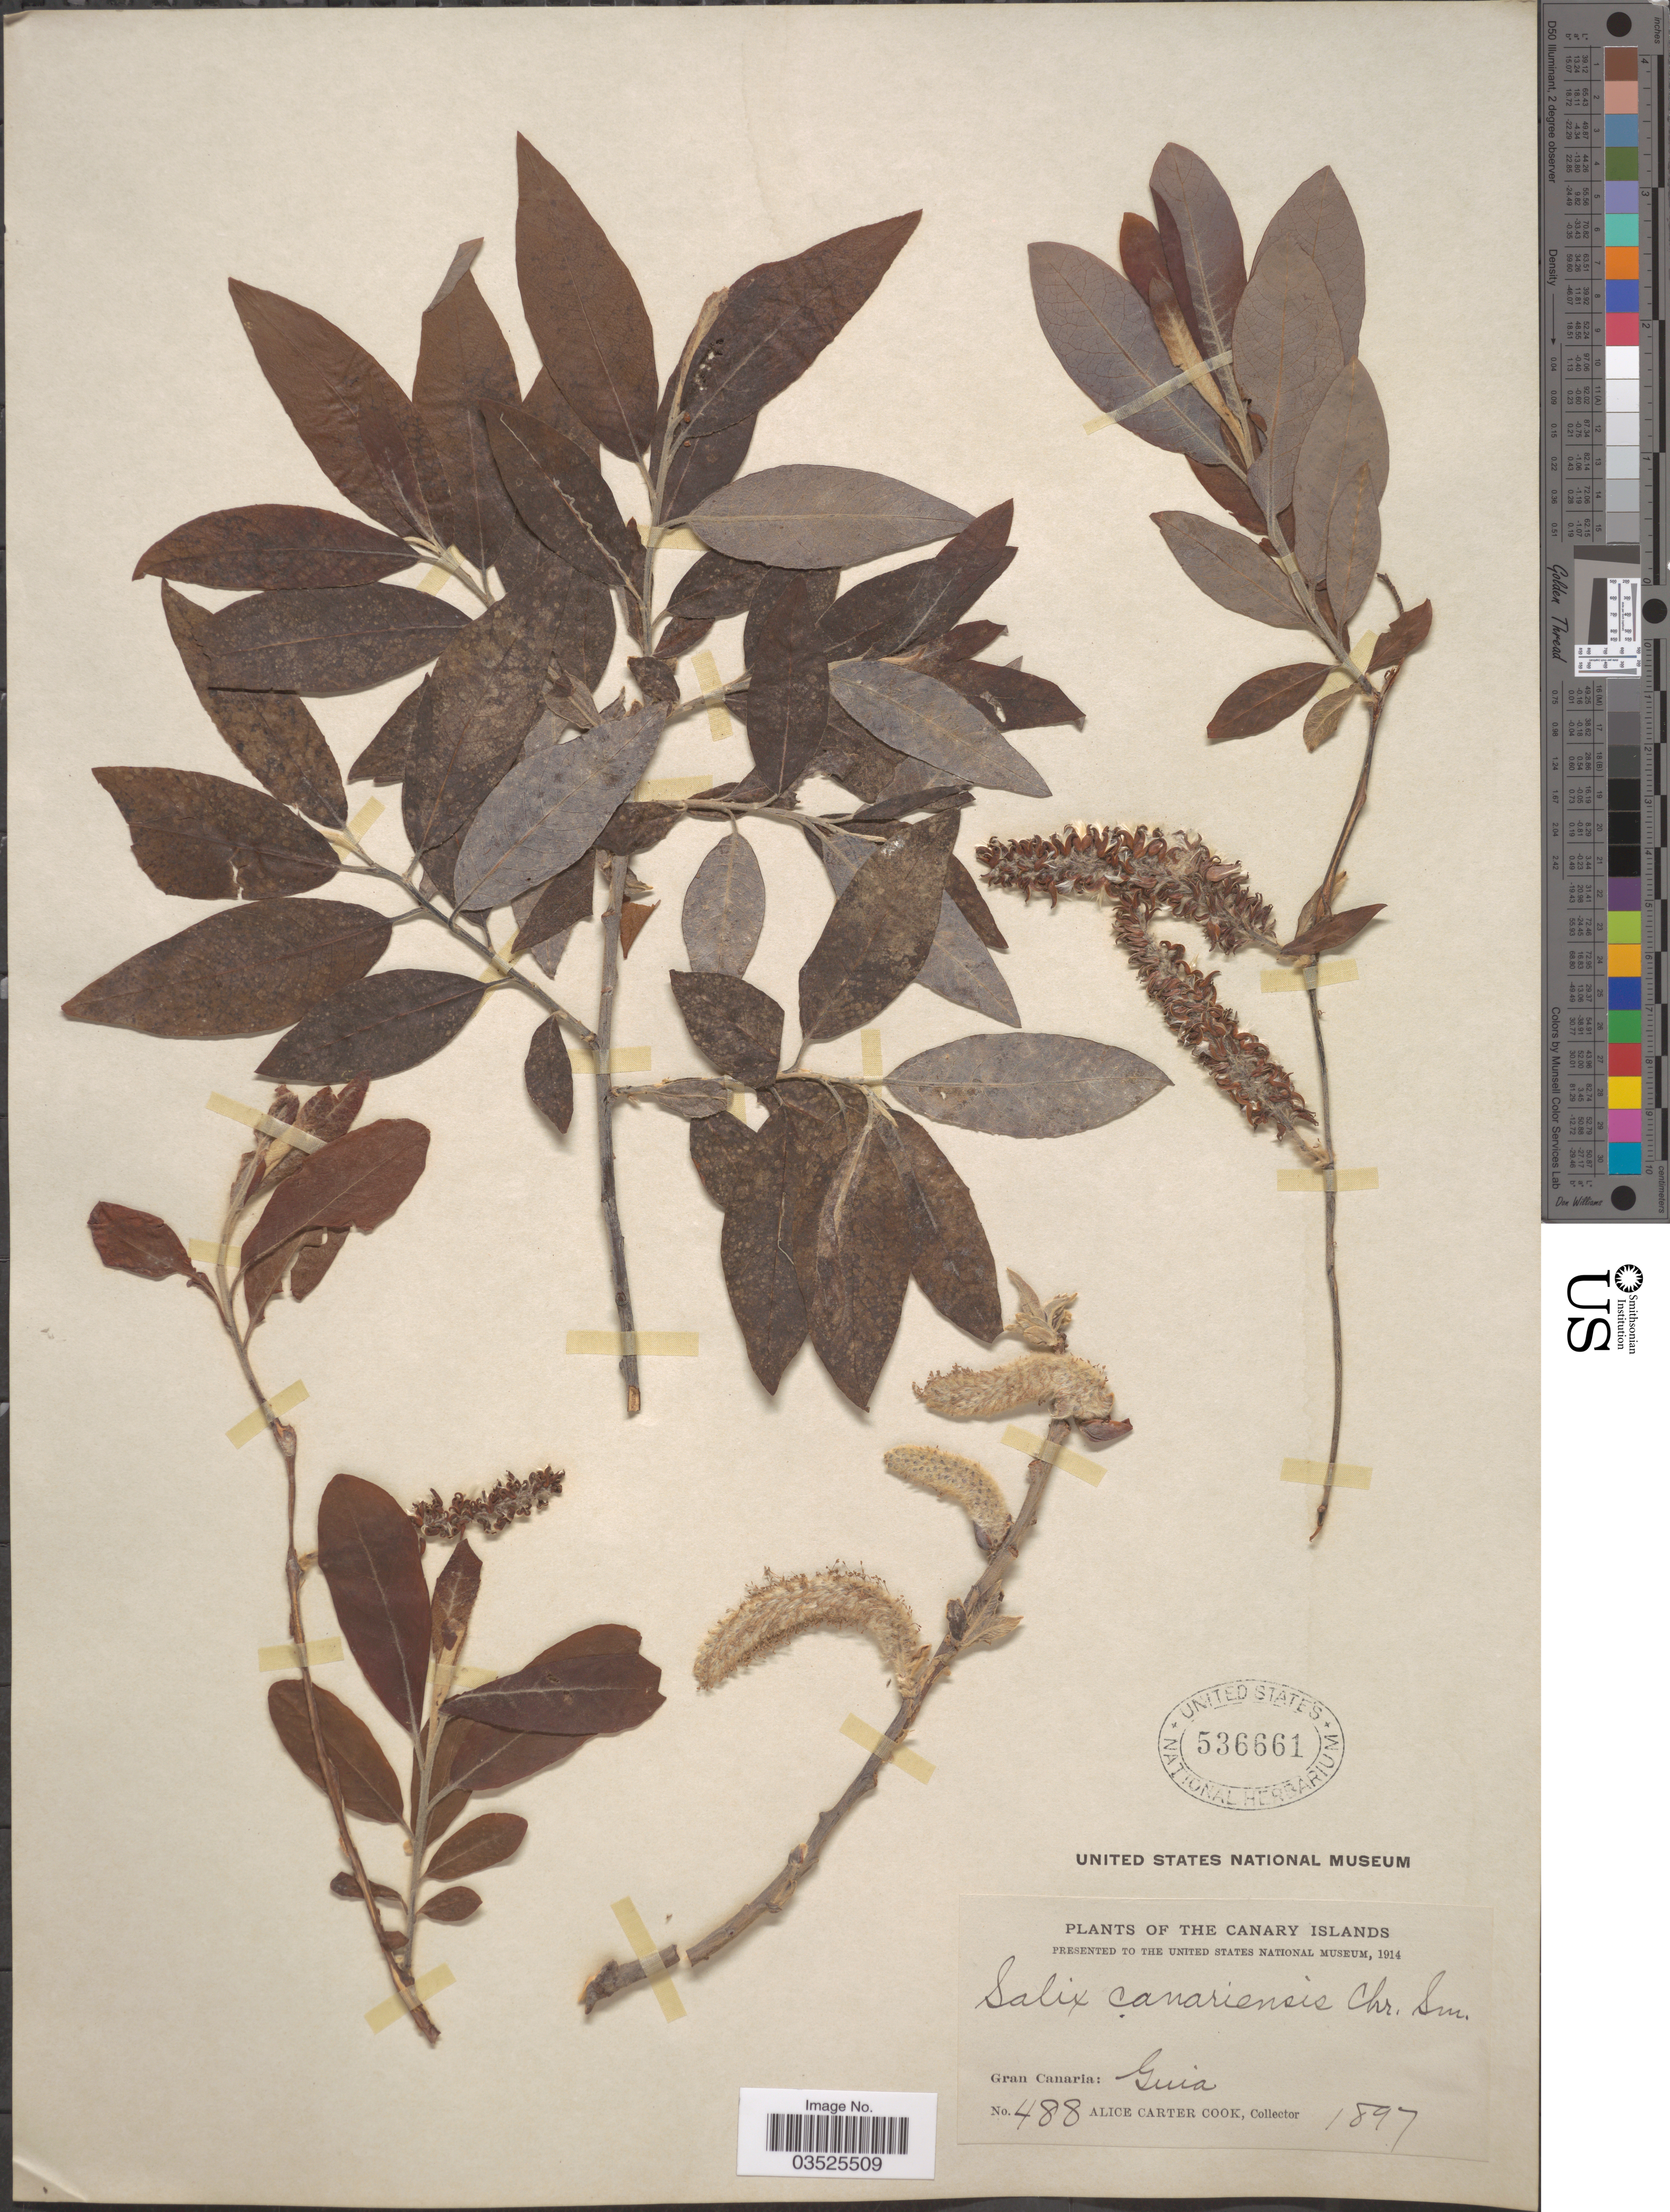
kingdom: Plantae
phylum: Tracheophyta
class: Magnoliopsida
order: Malpighiales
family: Salicaceae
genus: Salix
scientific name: Salix canariensis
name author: C. Sm. ex Link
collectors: Alice C. Cook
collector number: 488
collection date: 1897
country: Spain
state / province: Canarias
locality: The Canary Islands. Gran Canaria: Guia.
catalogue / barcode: US 536661